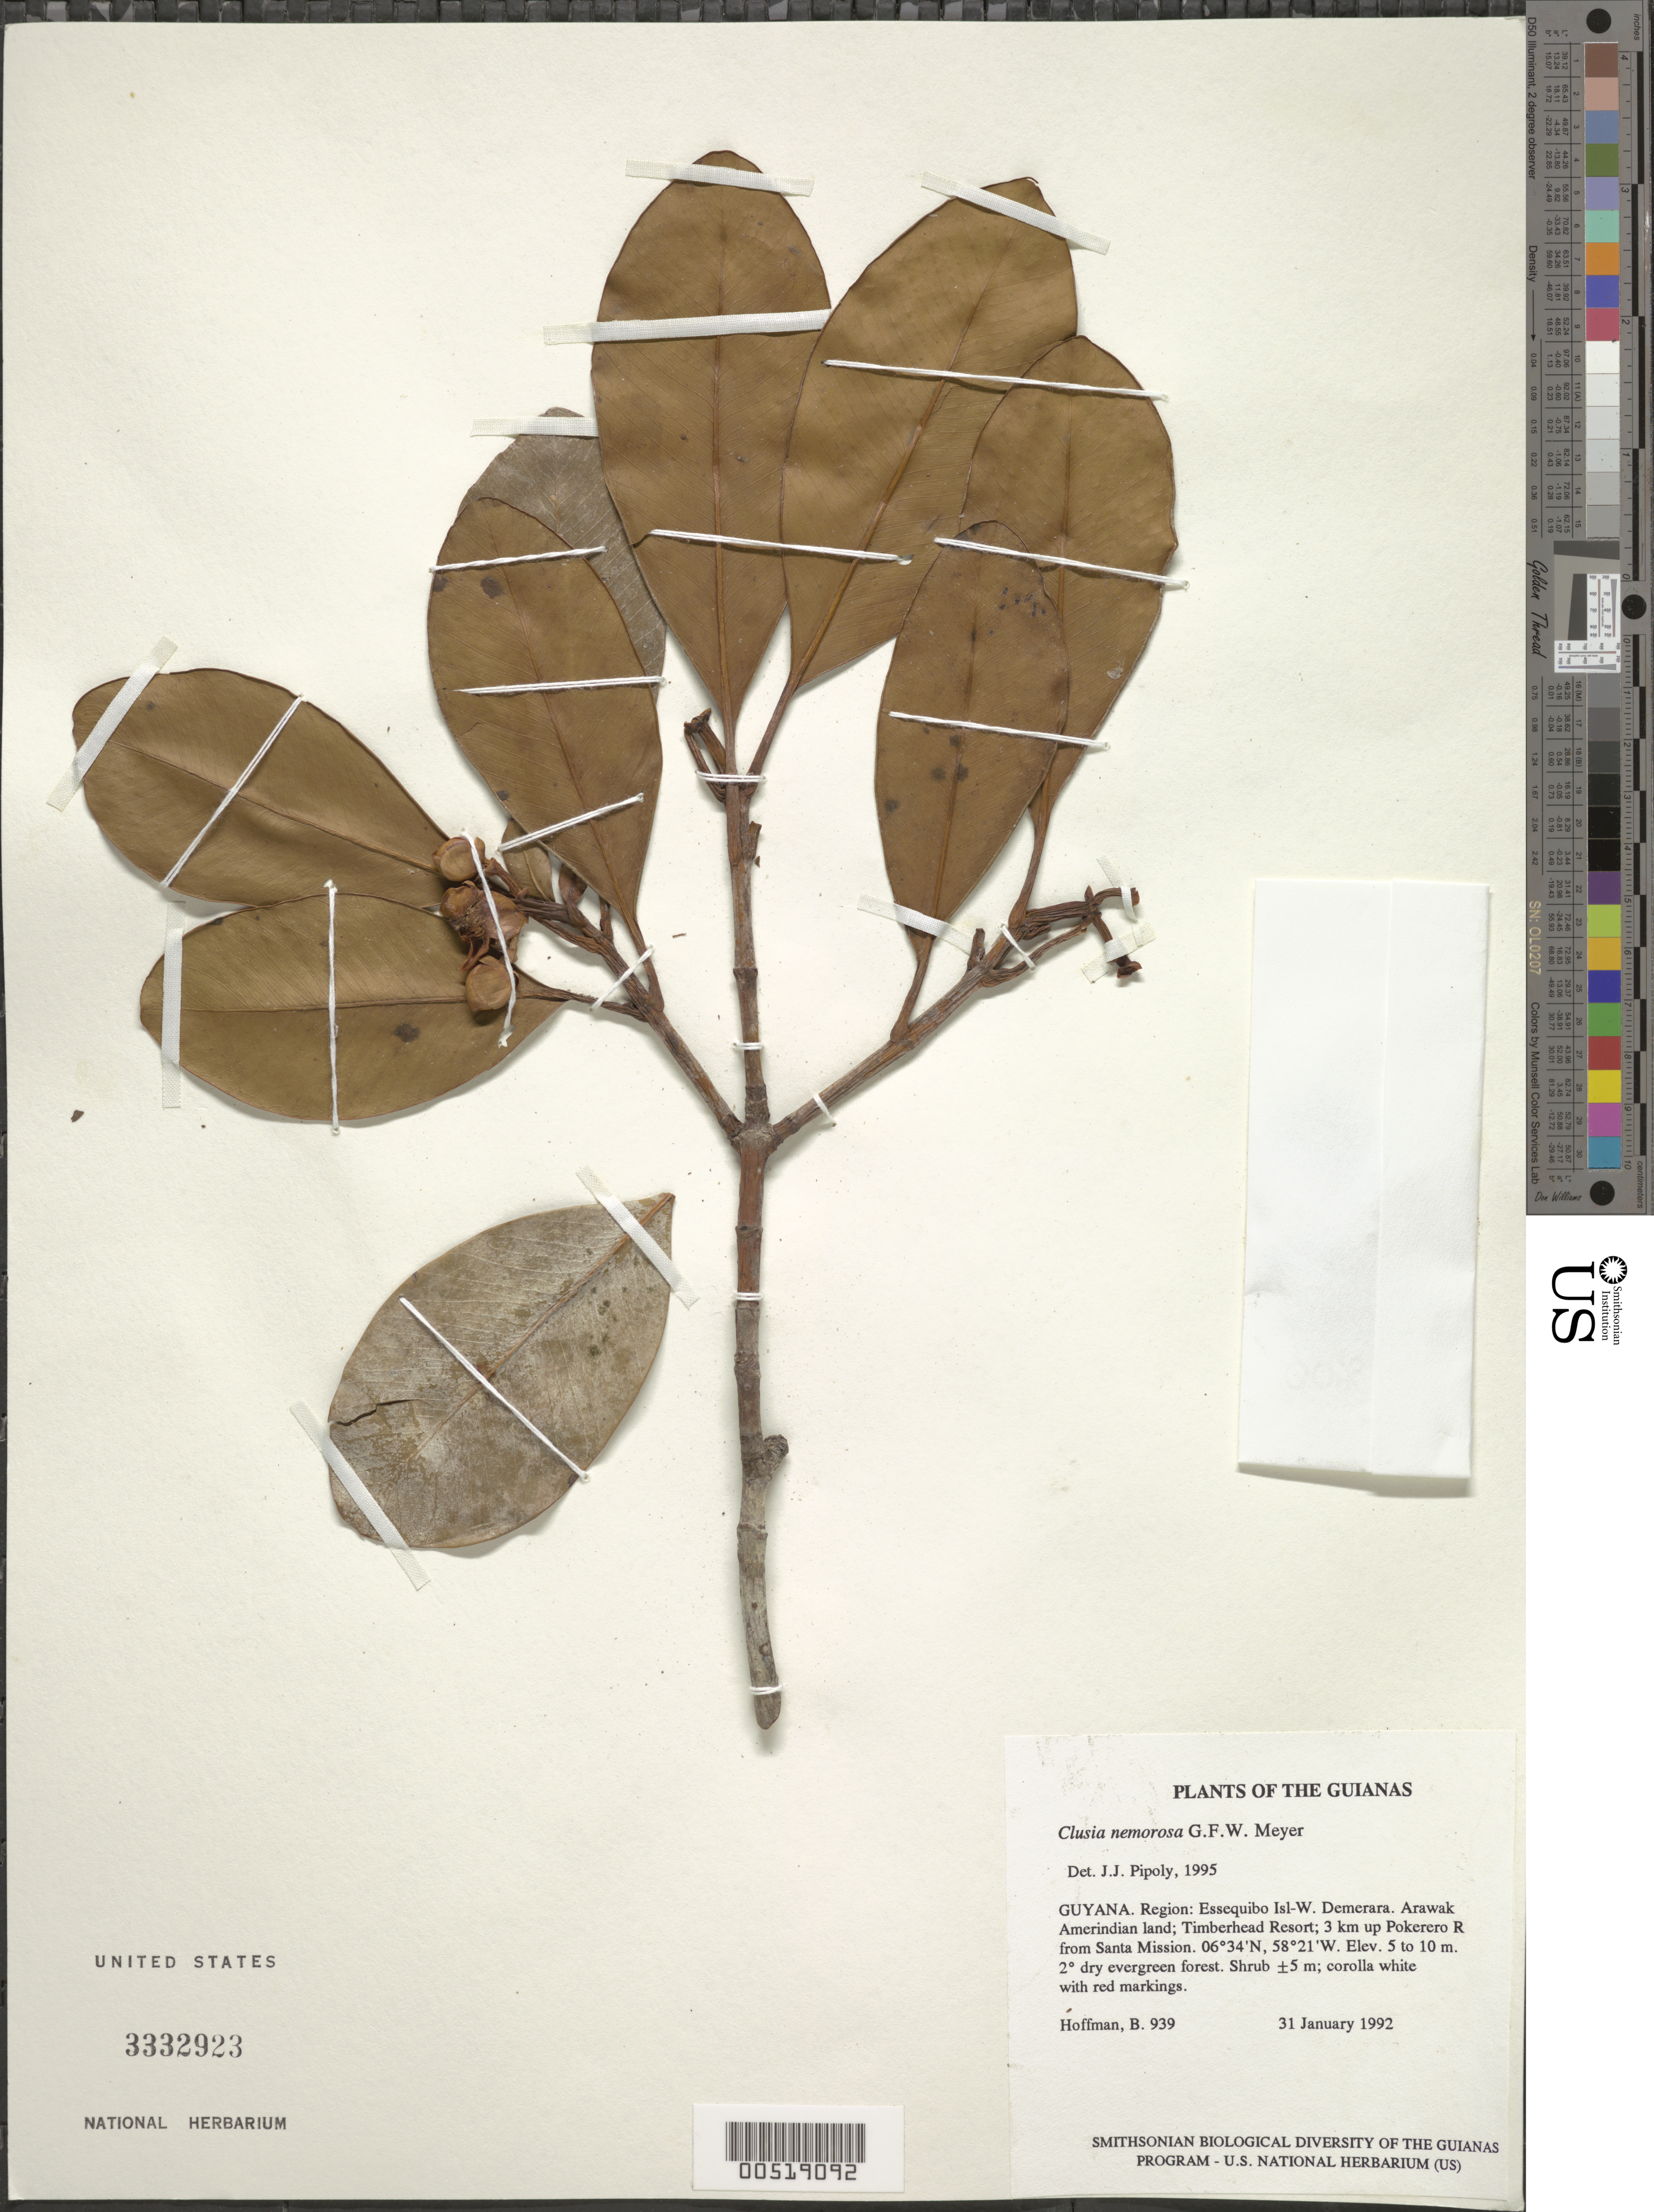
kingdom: Plantae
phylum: Tracheophyta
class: Magnoliopsida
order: Malpighiales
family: Clusiaceae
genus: Clusia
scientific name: Clusia nemorosa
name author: G. Mey.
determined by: Pipoly, J. J., III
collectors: B. Hoffman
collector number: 939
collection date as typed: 31 January 1992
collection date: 1992-01-31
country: Guyana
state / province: Essequibo Isl-W. Demerara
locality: Arawak Amerindian land; Timberhead Resort; 3 km up Pokerero River from Santa Mission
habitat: Secondary dry evergreen forest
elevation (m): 5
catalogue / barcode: US 3332923